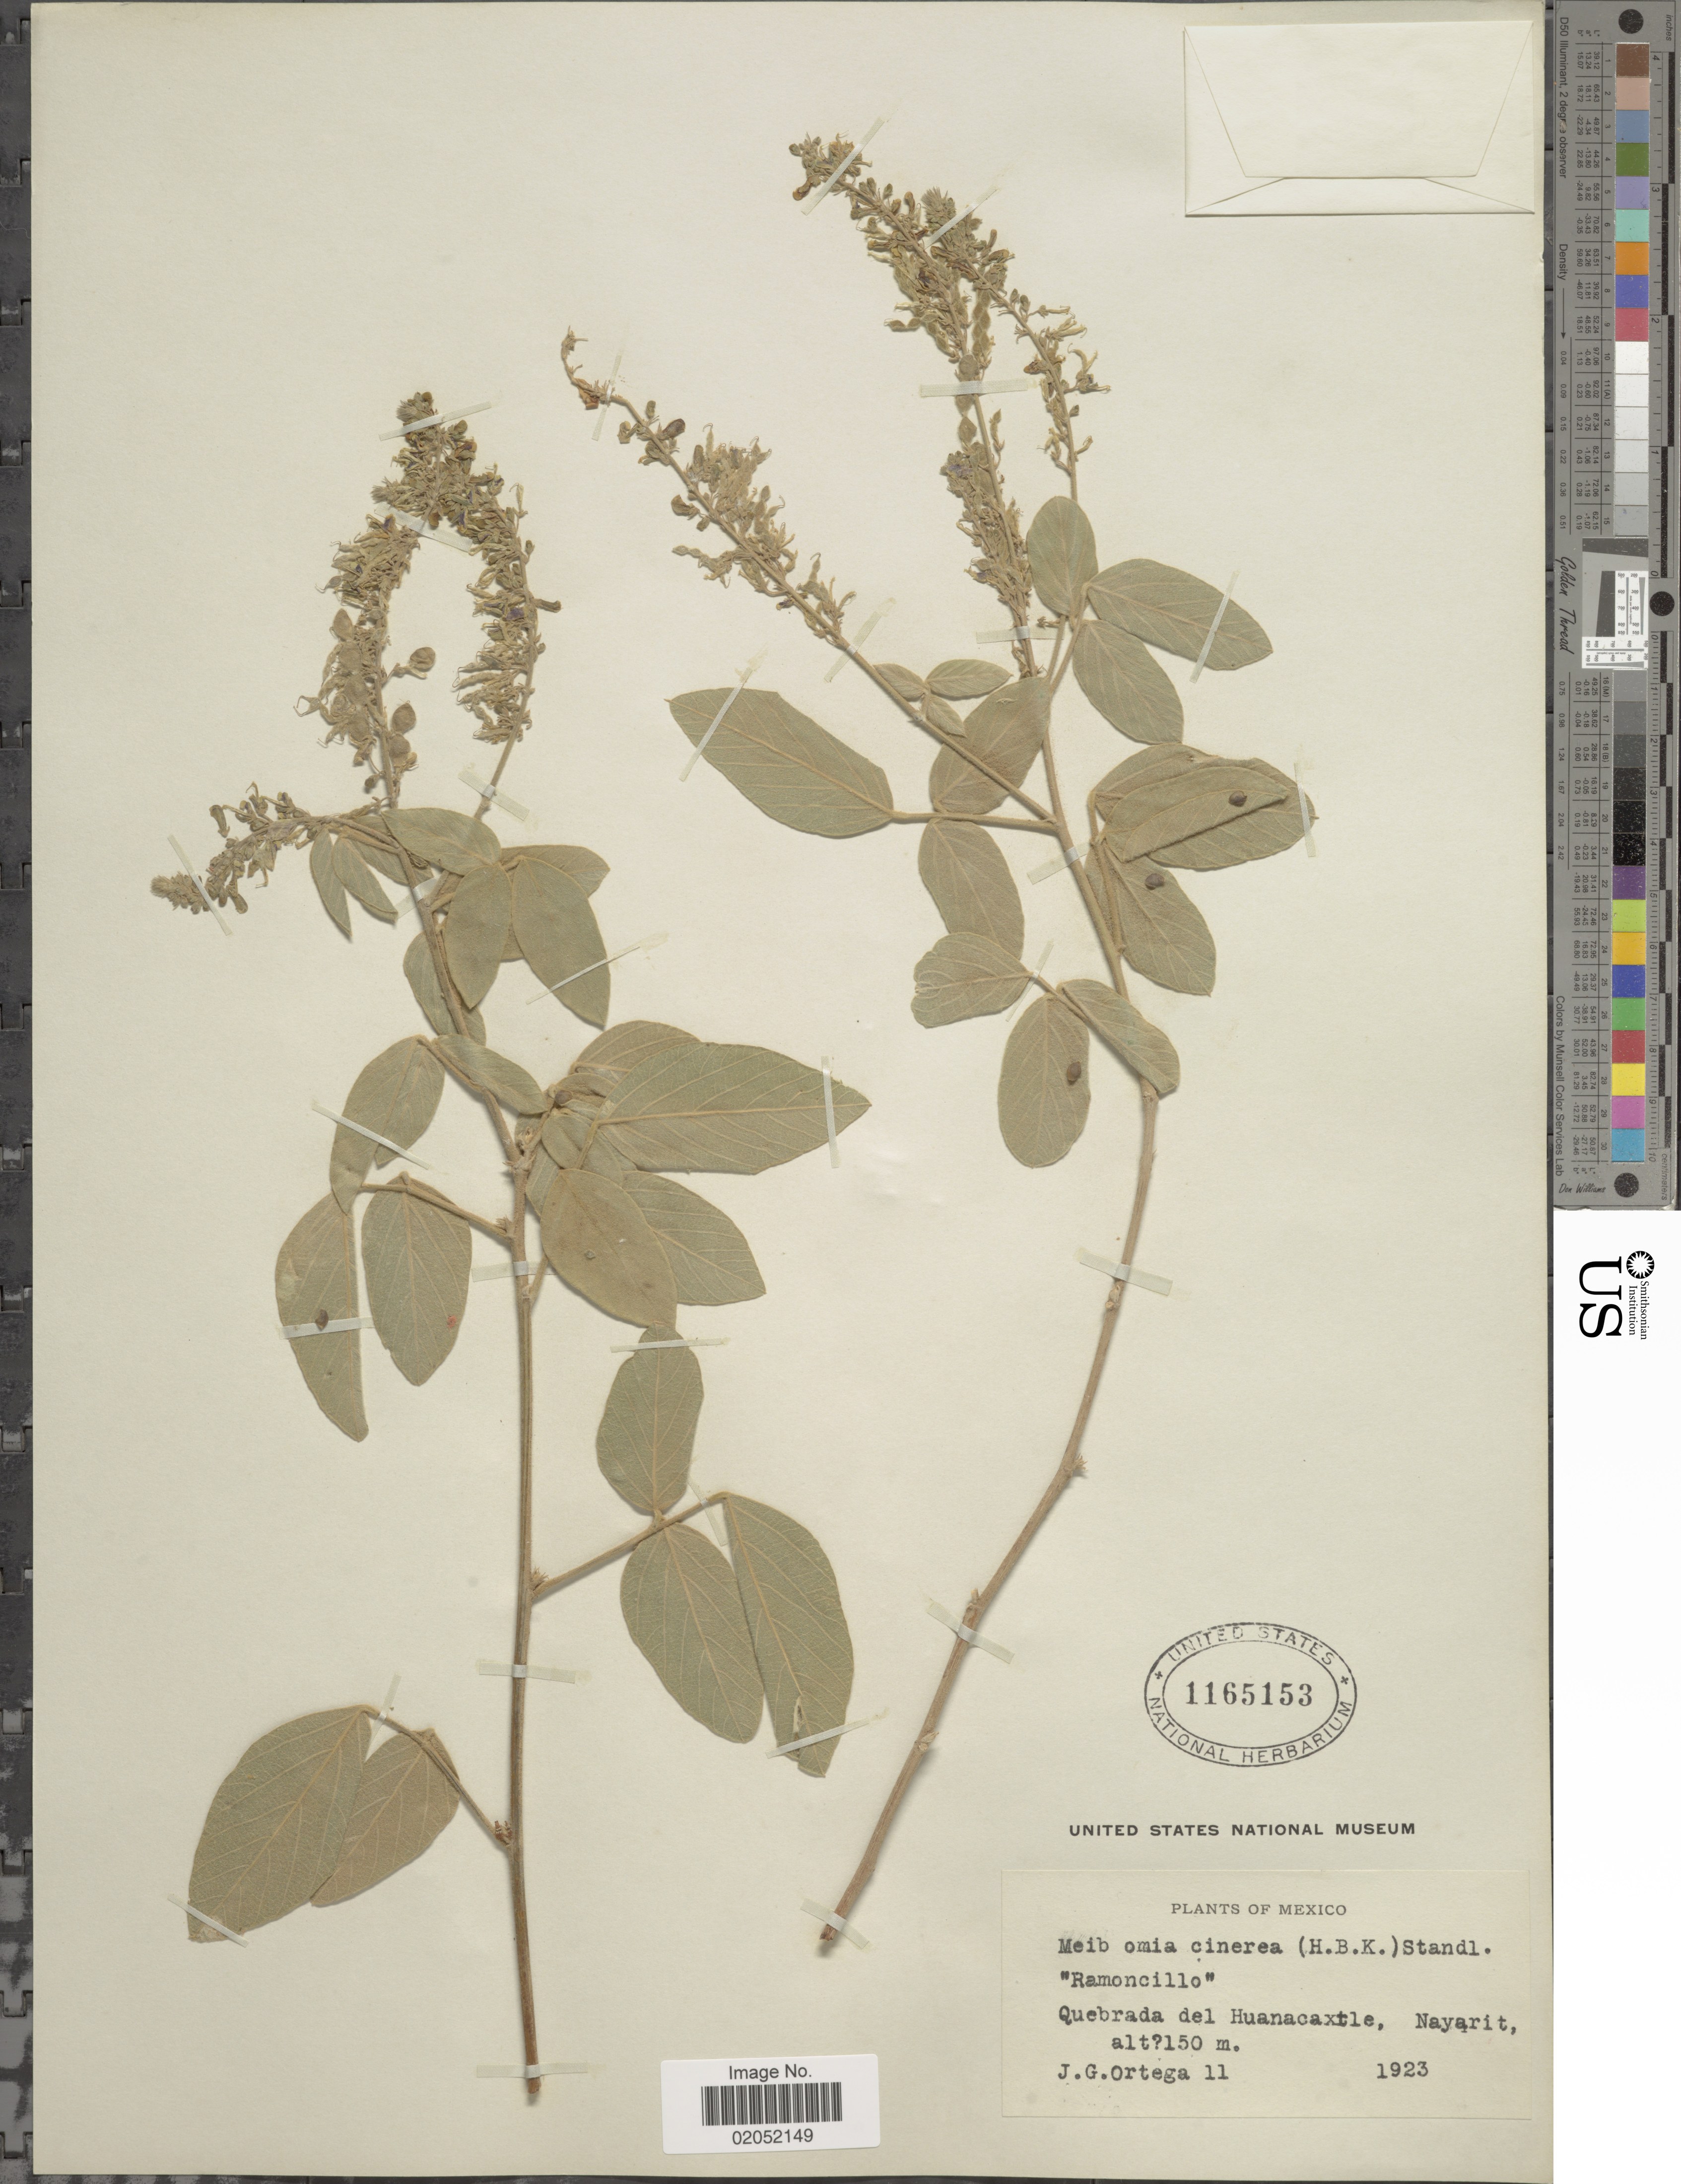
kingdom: Plantae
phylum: Tracheophyta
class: Magnoliopsida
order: Fabales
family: Fabaceae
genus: Desmodium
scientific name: Desmodium cinereum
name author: (Kunth) DC.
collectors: J. Ortega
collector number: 11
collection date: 1923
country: Mexico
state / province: Nayarit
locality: Quebrada del Huanacaxtle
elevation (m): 150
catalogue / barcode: US 1165153